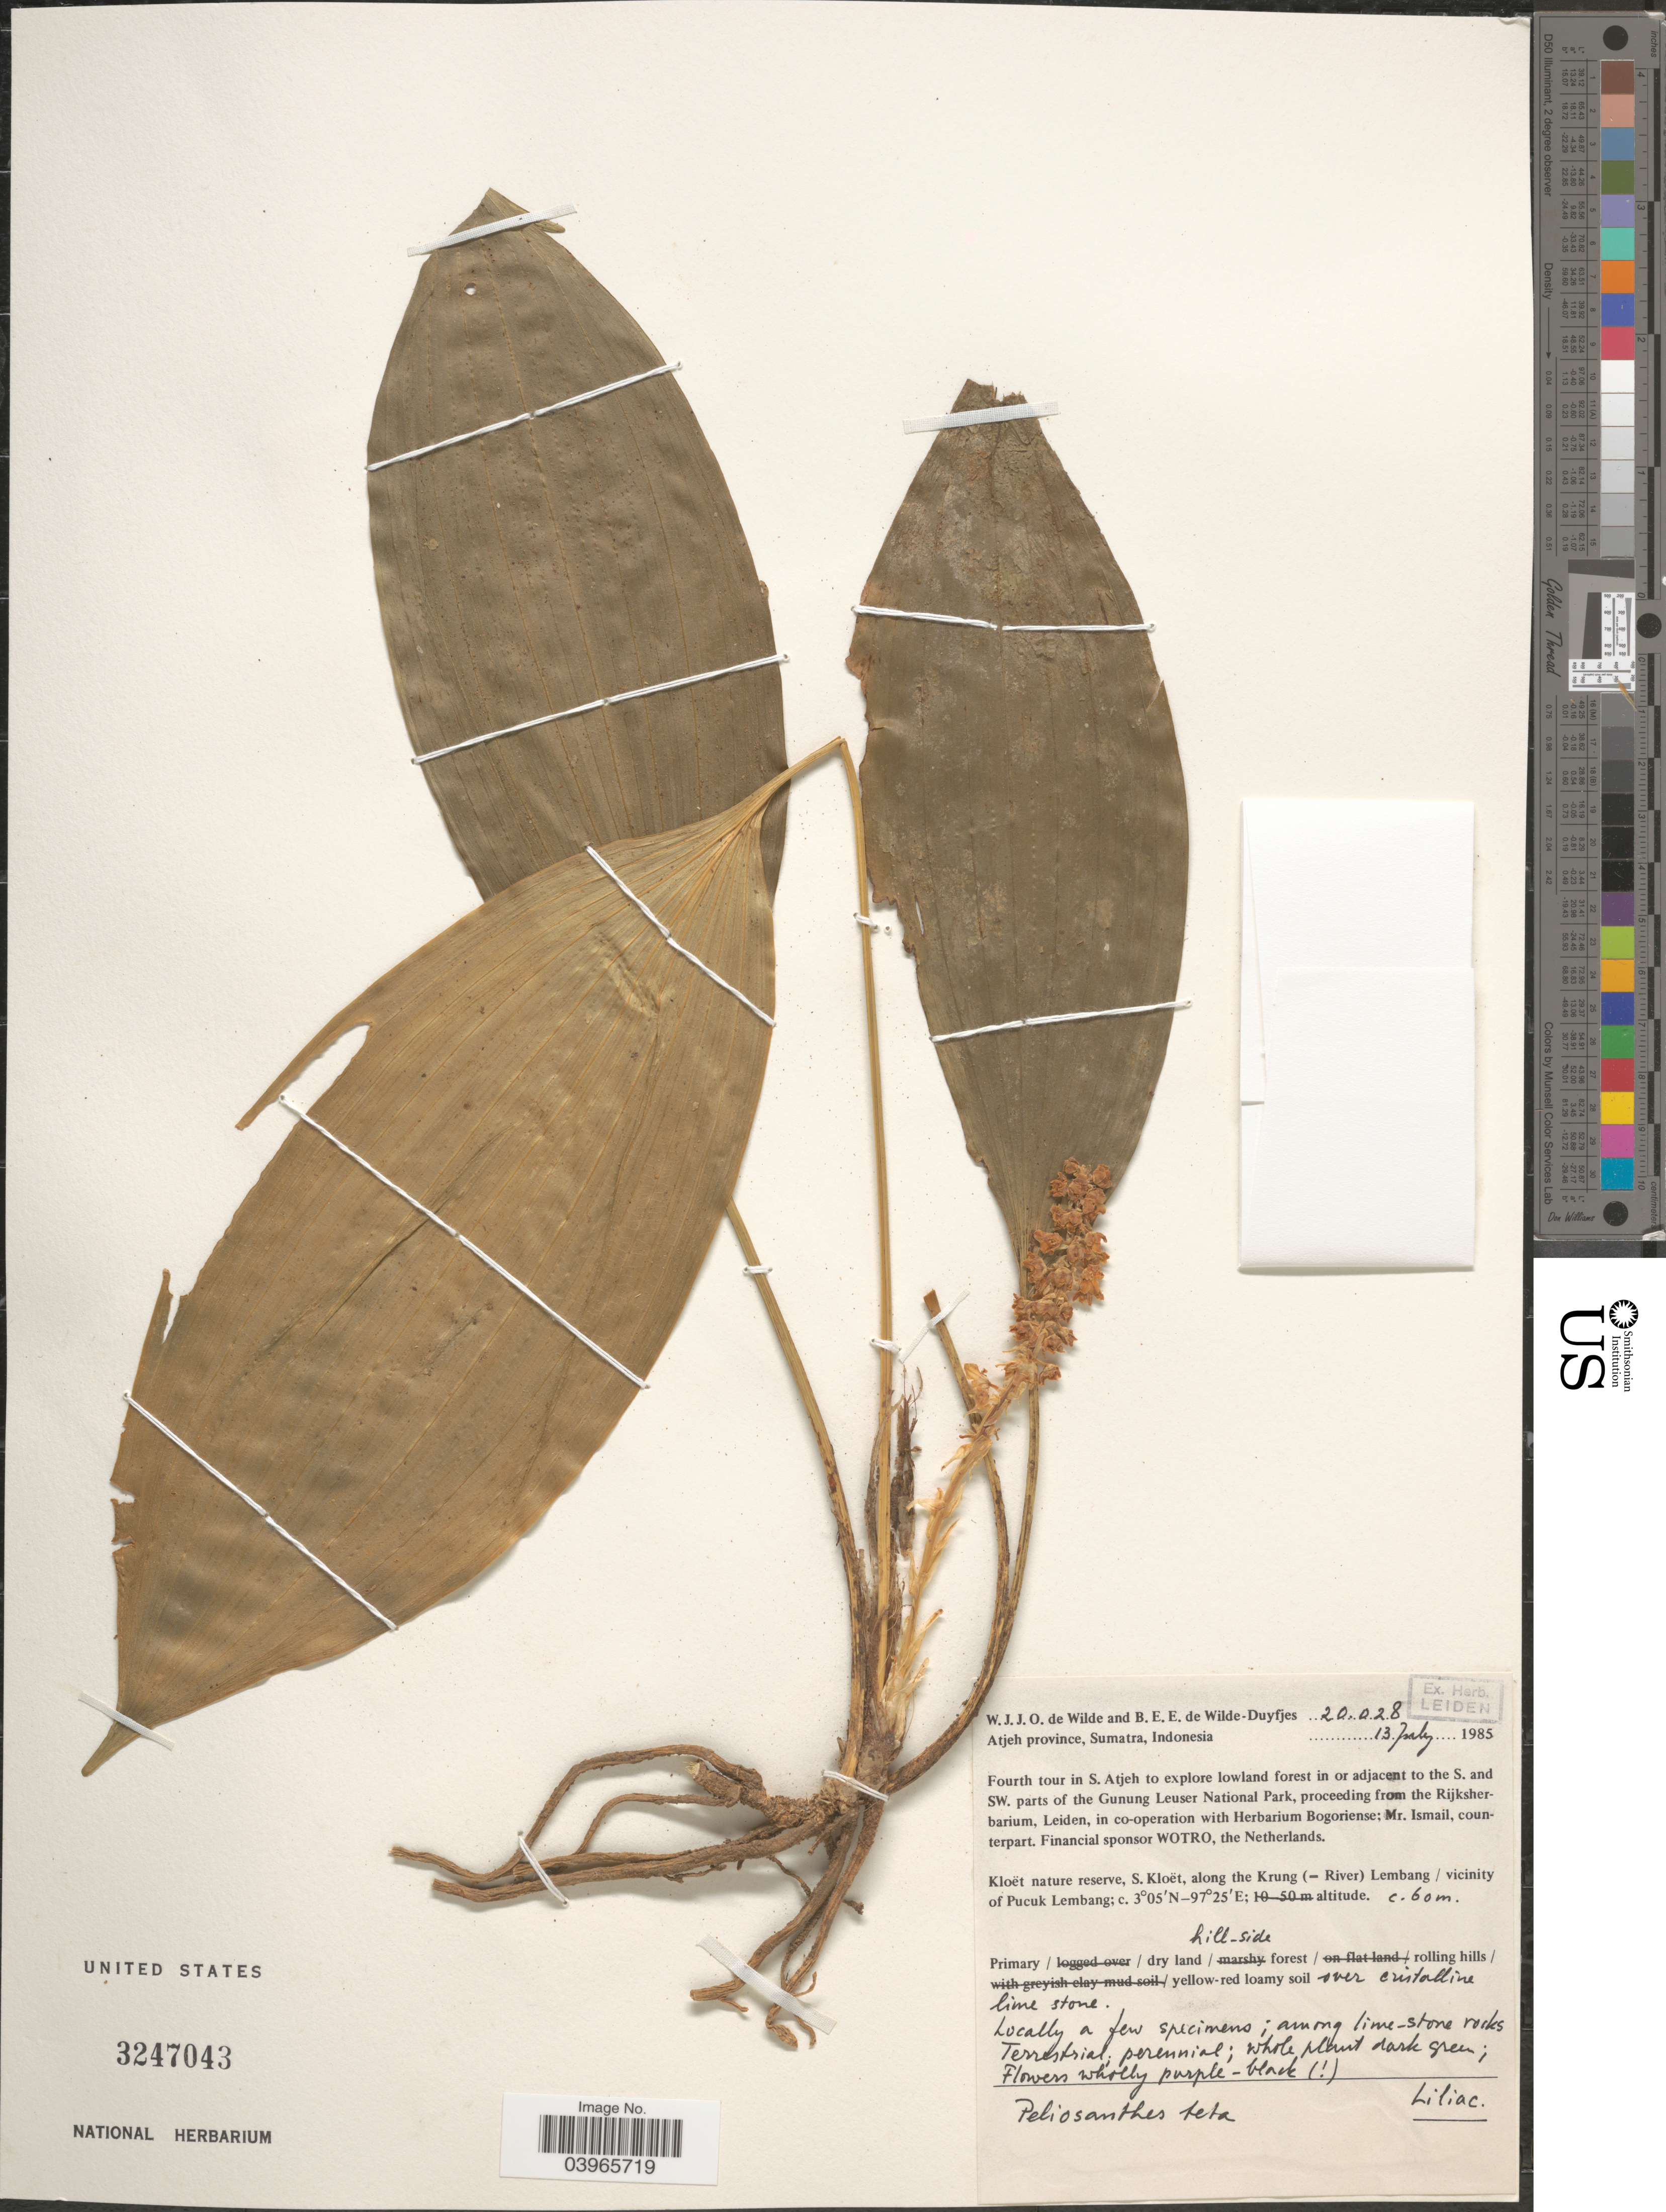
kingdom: Plantae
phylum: Tracheophyta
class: Liliopsida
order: Asparagales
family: Asparagaceae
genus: Peliosanthes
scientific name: Peliosanthes teta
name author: Andrews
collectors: W. J. de Wilde & B. E. de Wilde-Duyfjes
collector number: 20028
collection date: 1985-07-13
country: Indonesia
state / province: Sumatra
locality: Atjeh province. In or adjacent to the S. and SW. parts of the Gunung Leuser National Park. Kloët nature reserve, S. Kloët, along the Krung (-River) Lembang / vicinity of Pucuk Lembang.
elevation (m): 60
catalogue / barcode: US 3247043